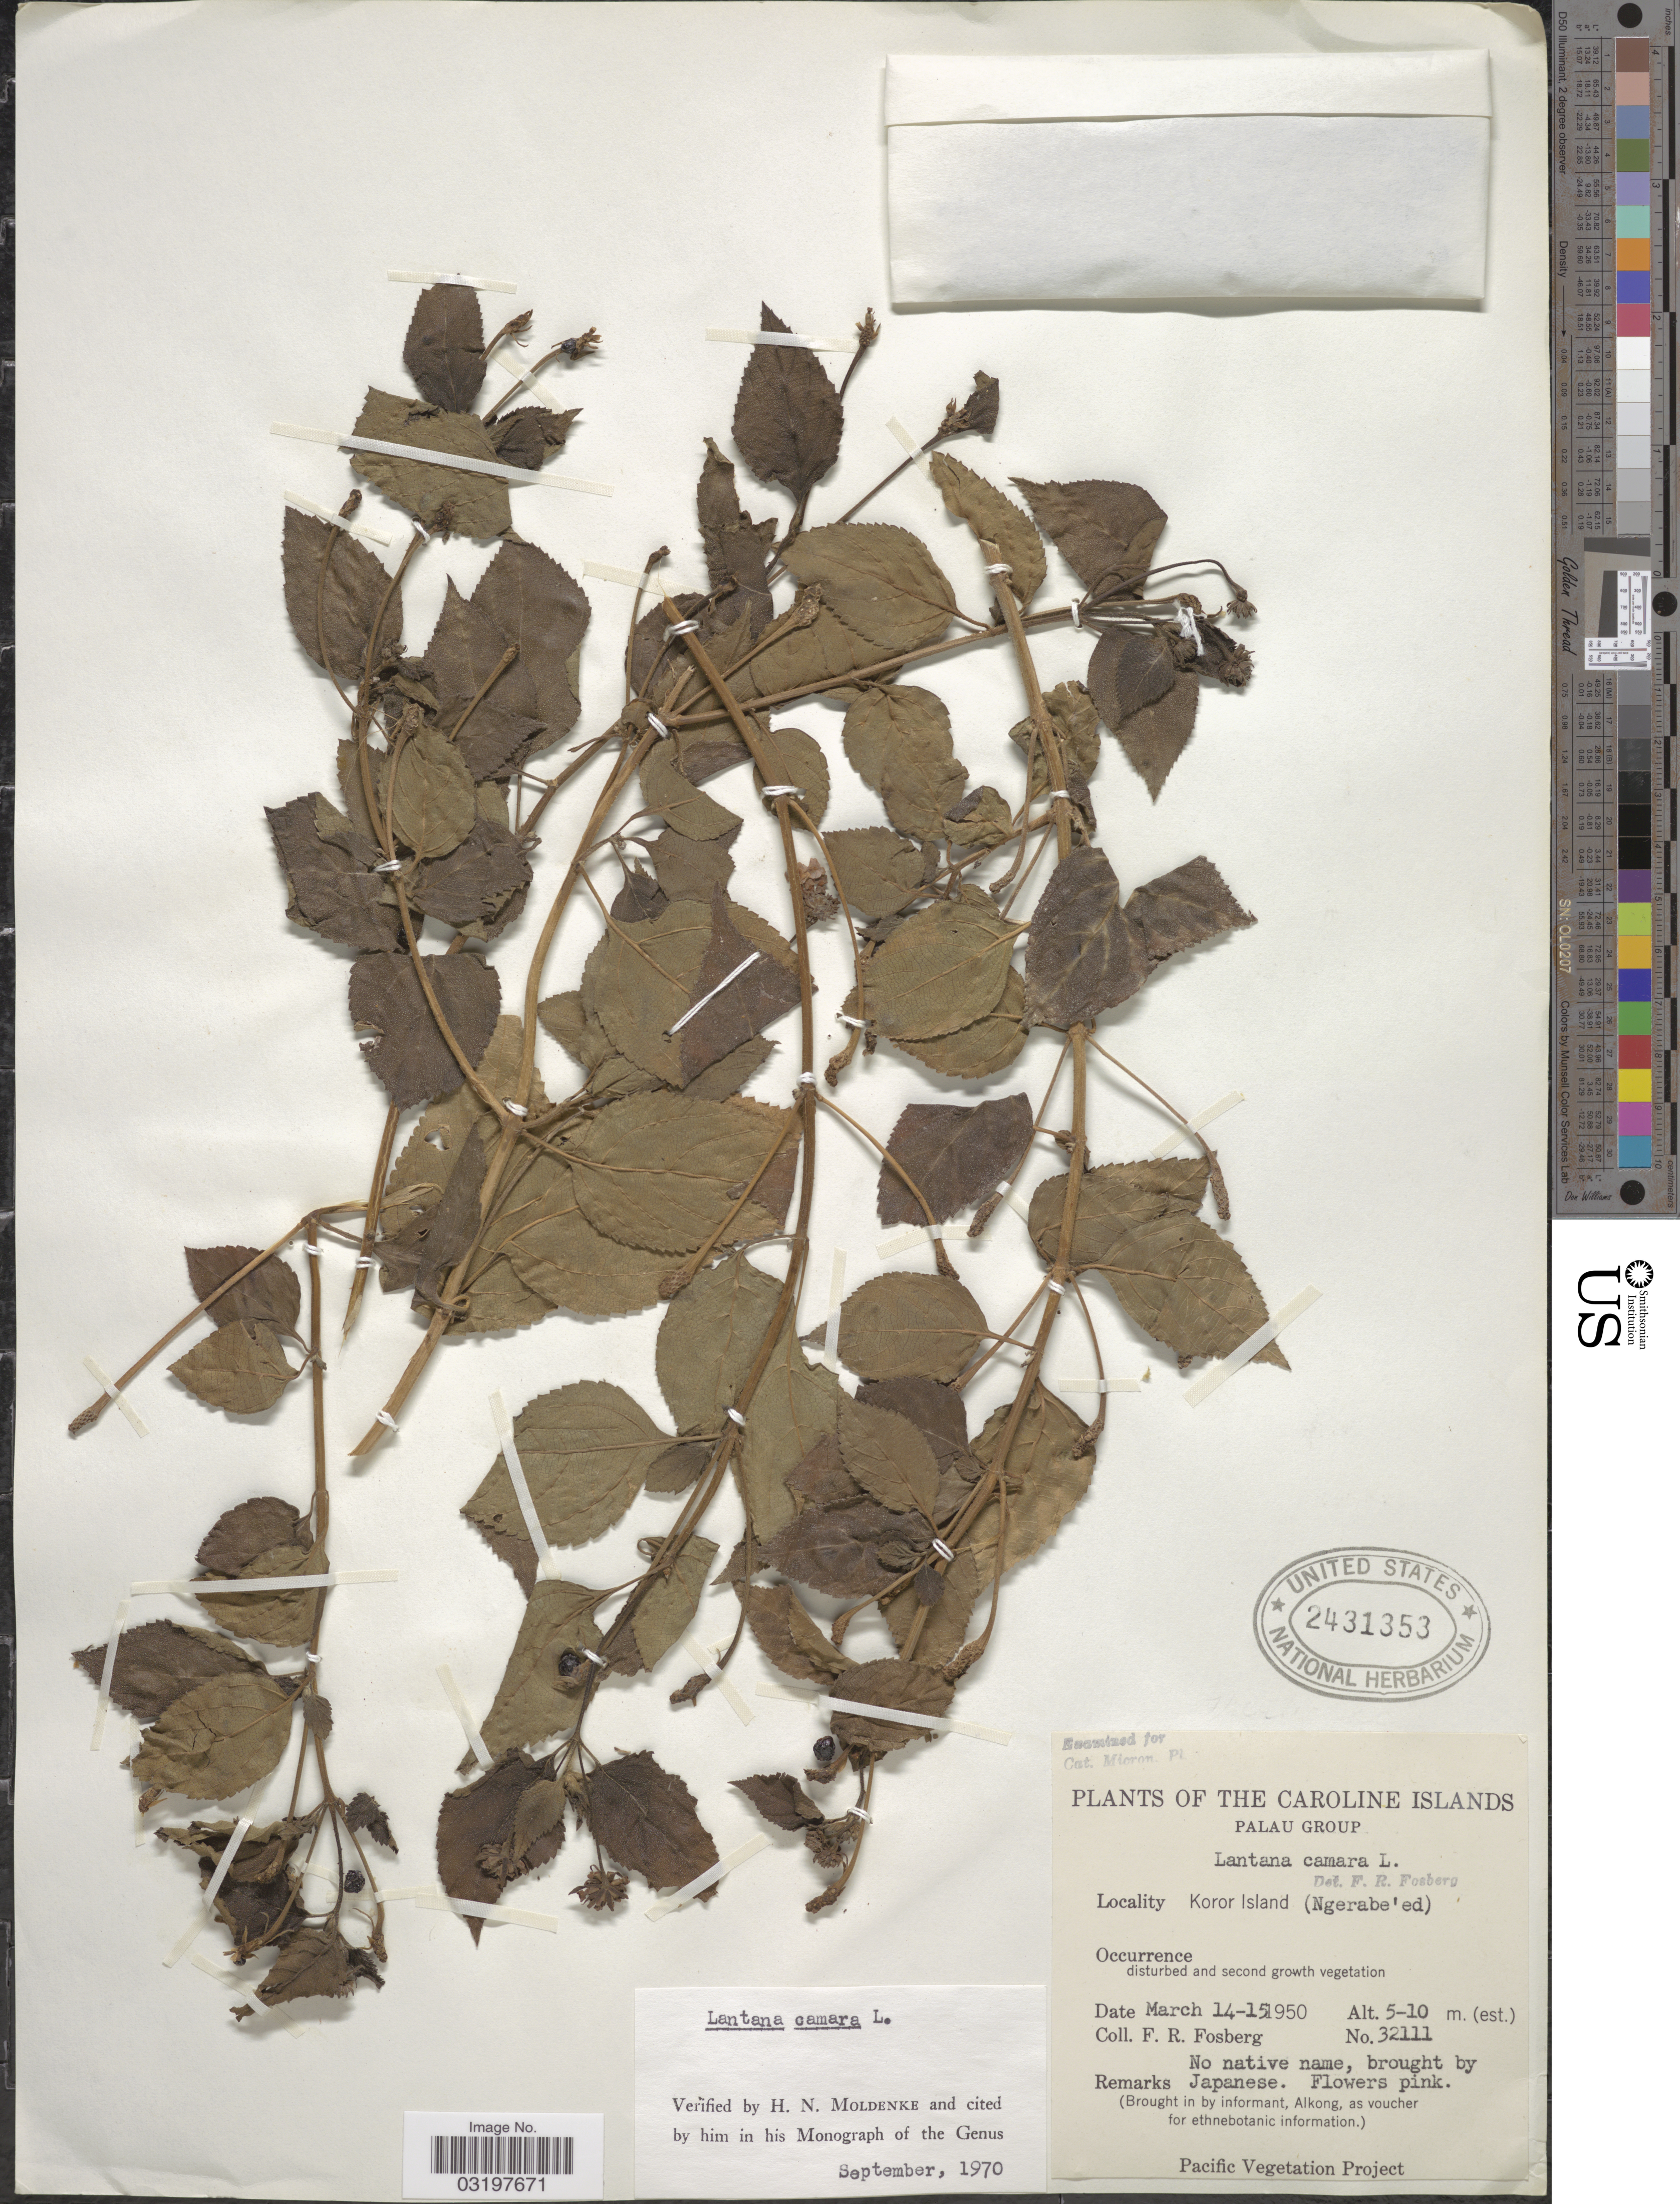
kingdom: Plantae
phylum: Tracheophyta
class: Magnoliopsida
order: Lamiales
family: Verbenaceae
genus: Lantana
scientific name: Lantana camara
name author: L.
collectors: F. R. Fosberg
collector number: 32111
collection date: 1950-03-14/1950-03-15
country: Palau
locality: The Caroline Islands, Palau Group, Koror Island (Ngerabe'ed).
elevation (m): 5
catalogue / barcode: US 2431353